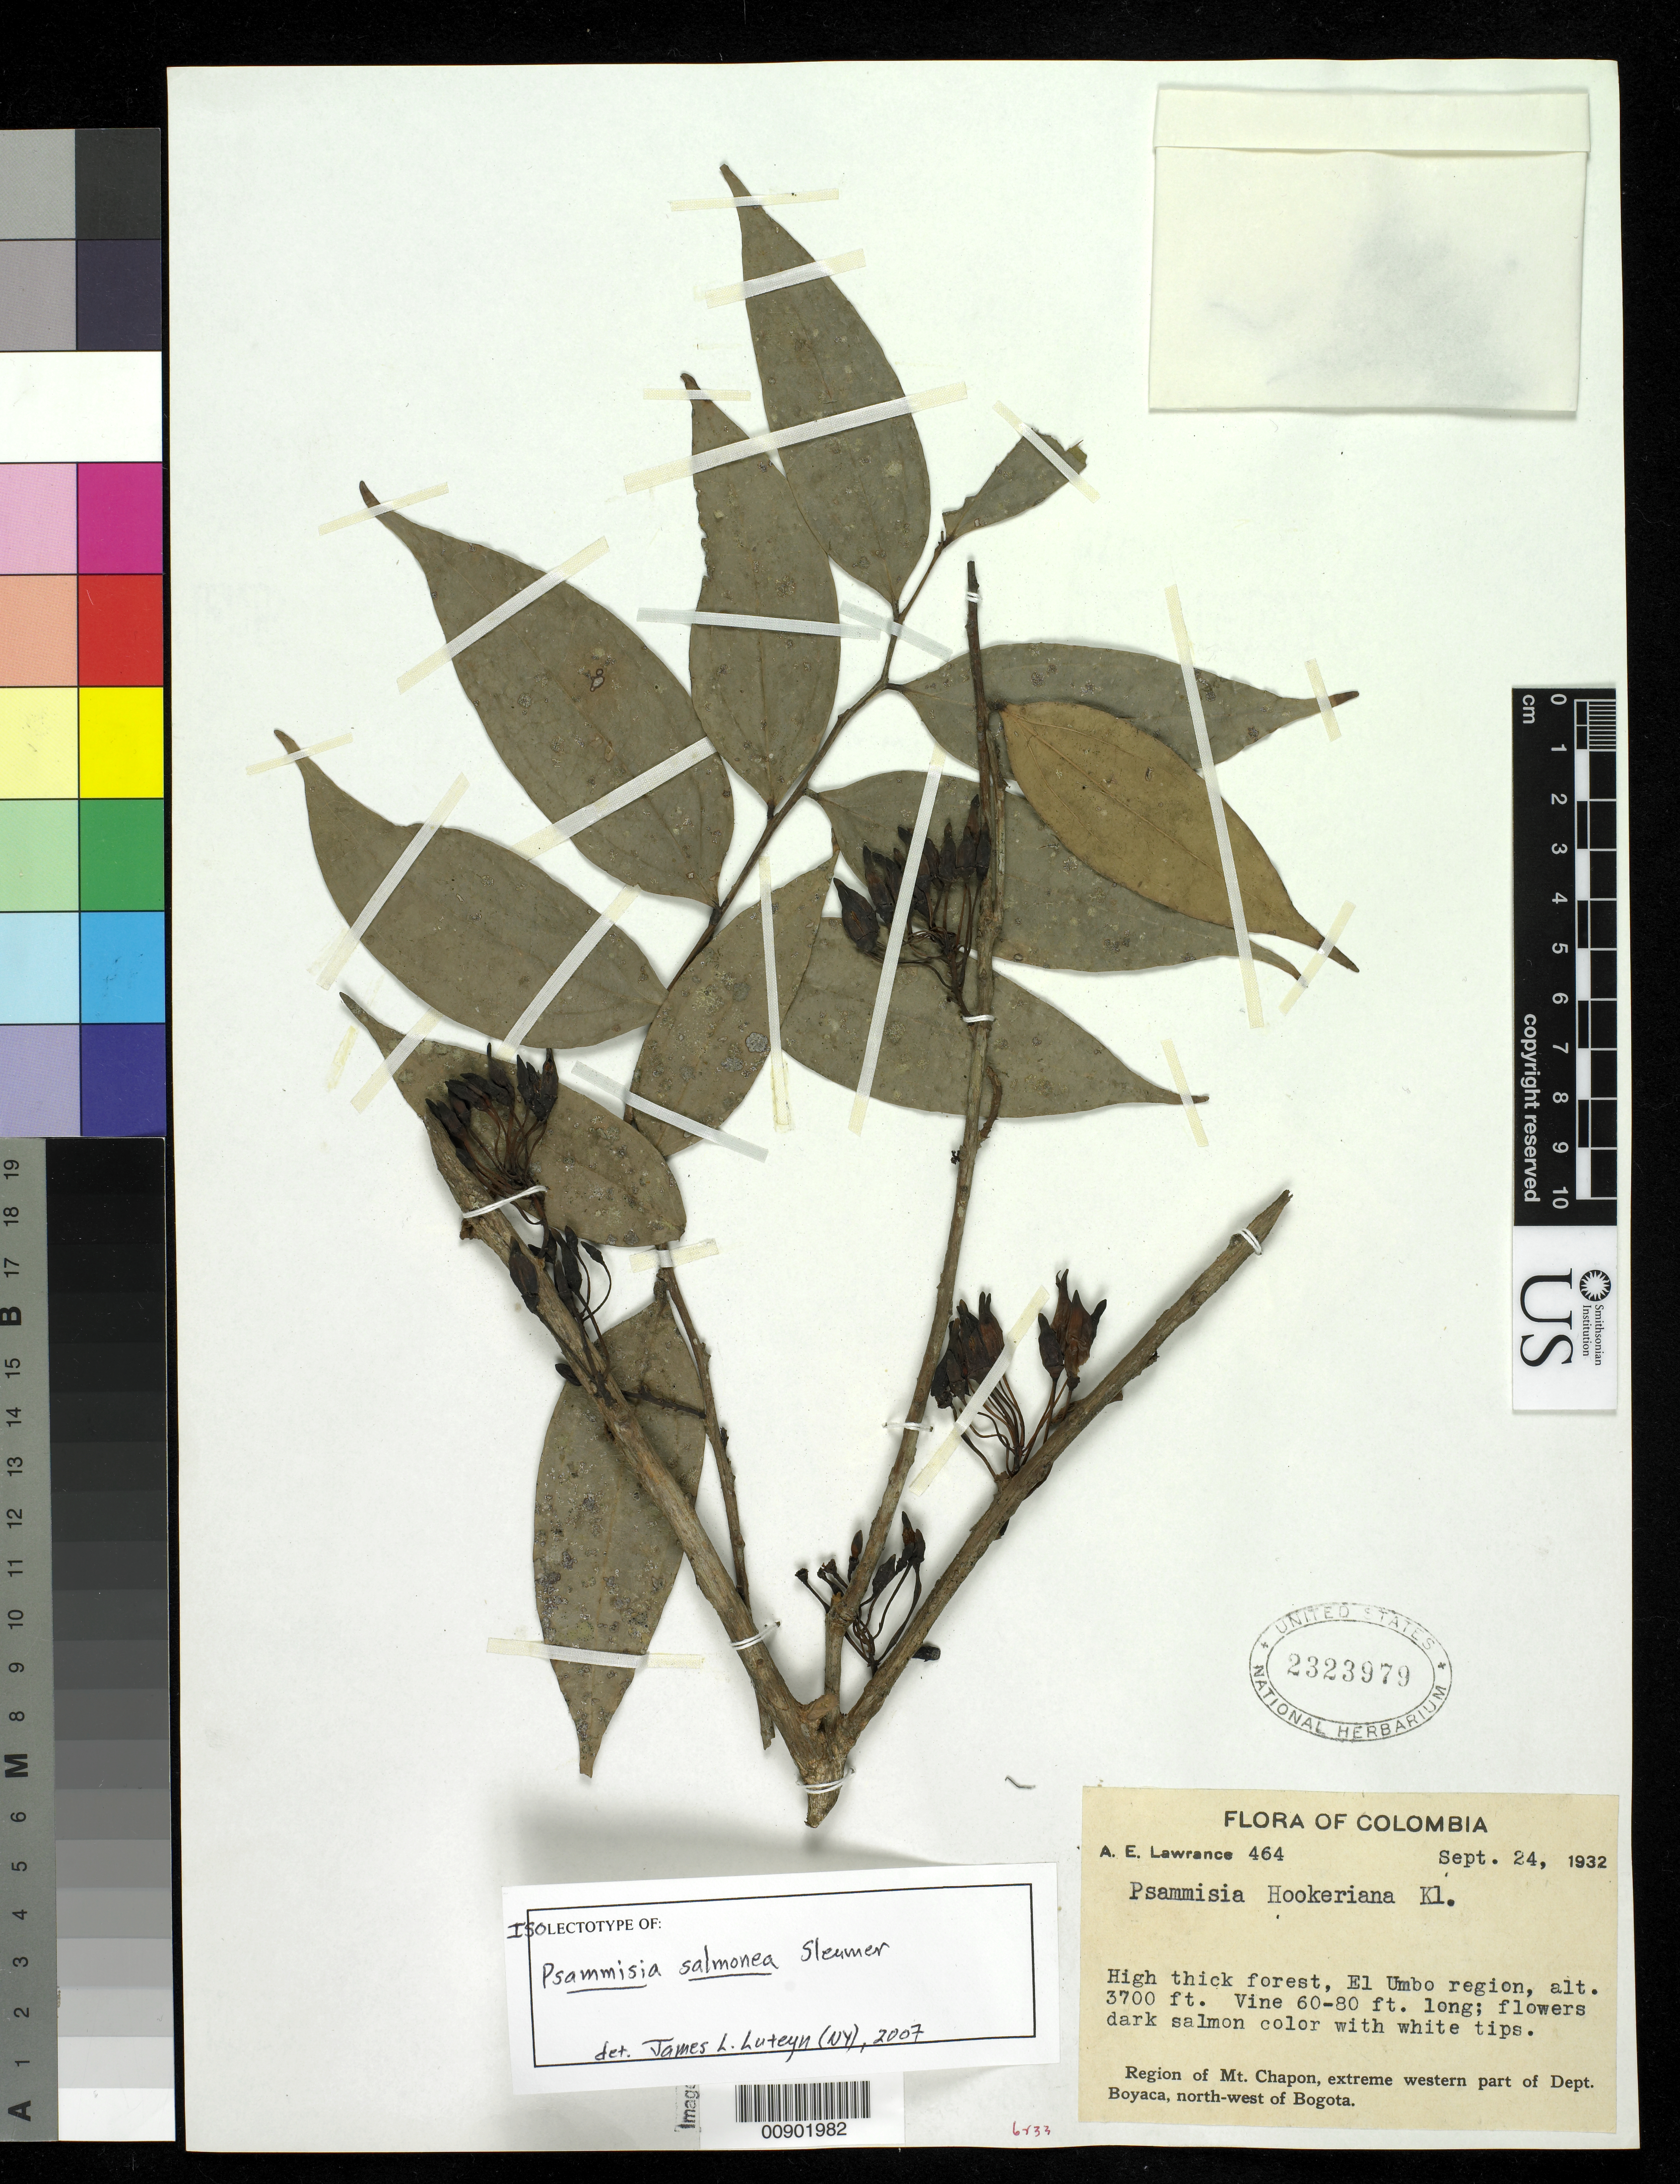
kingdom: Plantae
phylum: Tracheophyta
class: Magnoliopsida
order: Ericales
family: Ericaceae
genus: Psammisia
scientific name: Psammisia salmonea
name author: Sleumer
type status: Isotype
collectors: A. Lawrance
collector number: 464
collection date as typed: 24 Sep 1932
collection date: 1932-09-24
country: Colombia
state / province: Boyacá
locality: Region of Mt. Chapon, extreme western part of Dept. Boyaca, north-west of Bogota. El Umbo region.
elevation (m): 823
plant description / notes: Annotated as "isolectotype" by J.L. Luteyn (2007), lectotypification apparently ined.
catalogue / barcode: US 2323979